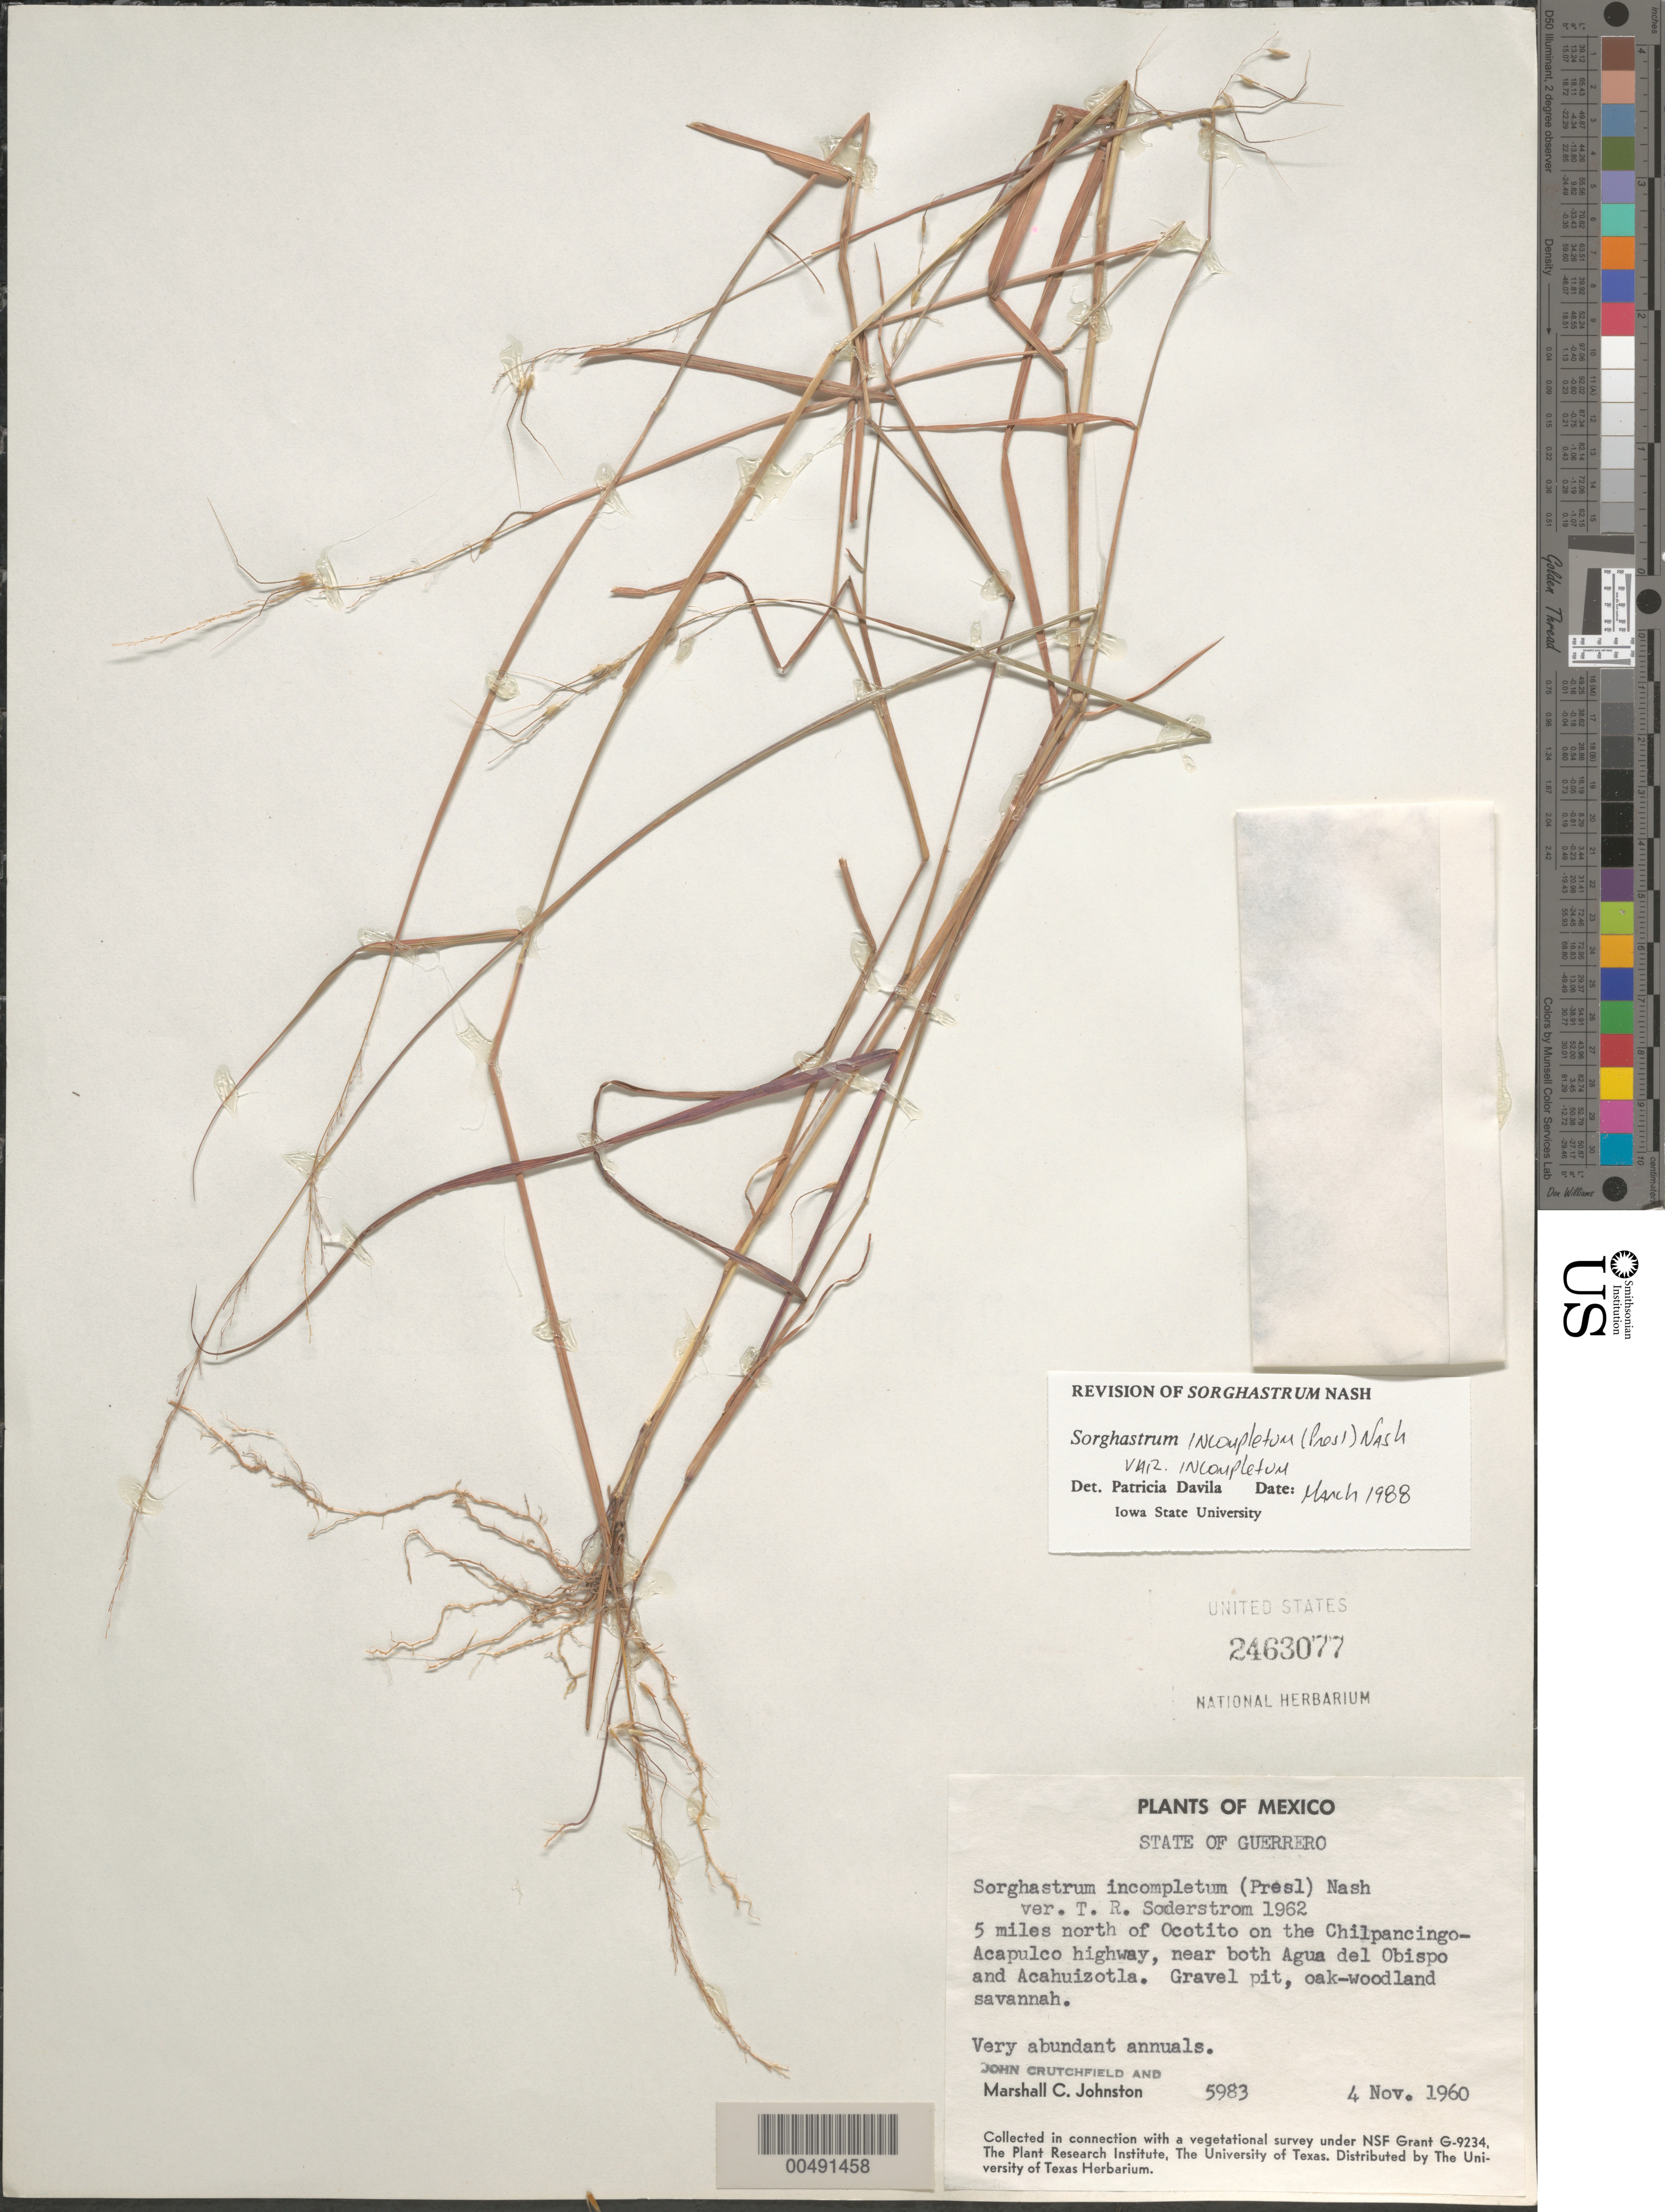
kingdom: Plantae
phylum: Tracheophyta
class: Liliopsida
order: Poales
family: Poaceae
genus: Sorghastrum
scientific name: Sorghastrum incompletum var. incompletum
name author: (J. Presl) Nash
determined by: Dávila, P. D.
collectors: J. Crutchfield & M. Johnston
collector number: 5983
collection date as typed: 4 Nov 1960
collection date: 1960-11-04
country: Mexico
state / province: Guerrero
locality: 5 mi N of Ocotito on the Chilpancingo - Acapulco Hwy, near both Agua del Obispo and Acahuizotla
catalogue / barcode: US 2463077